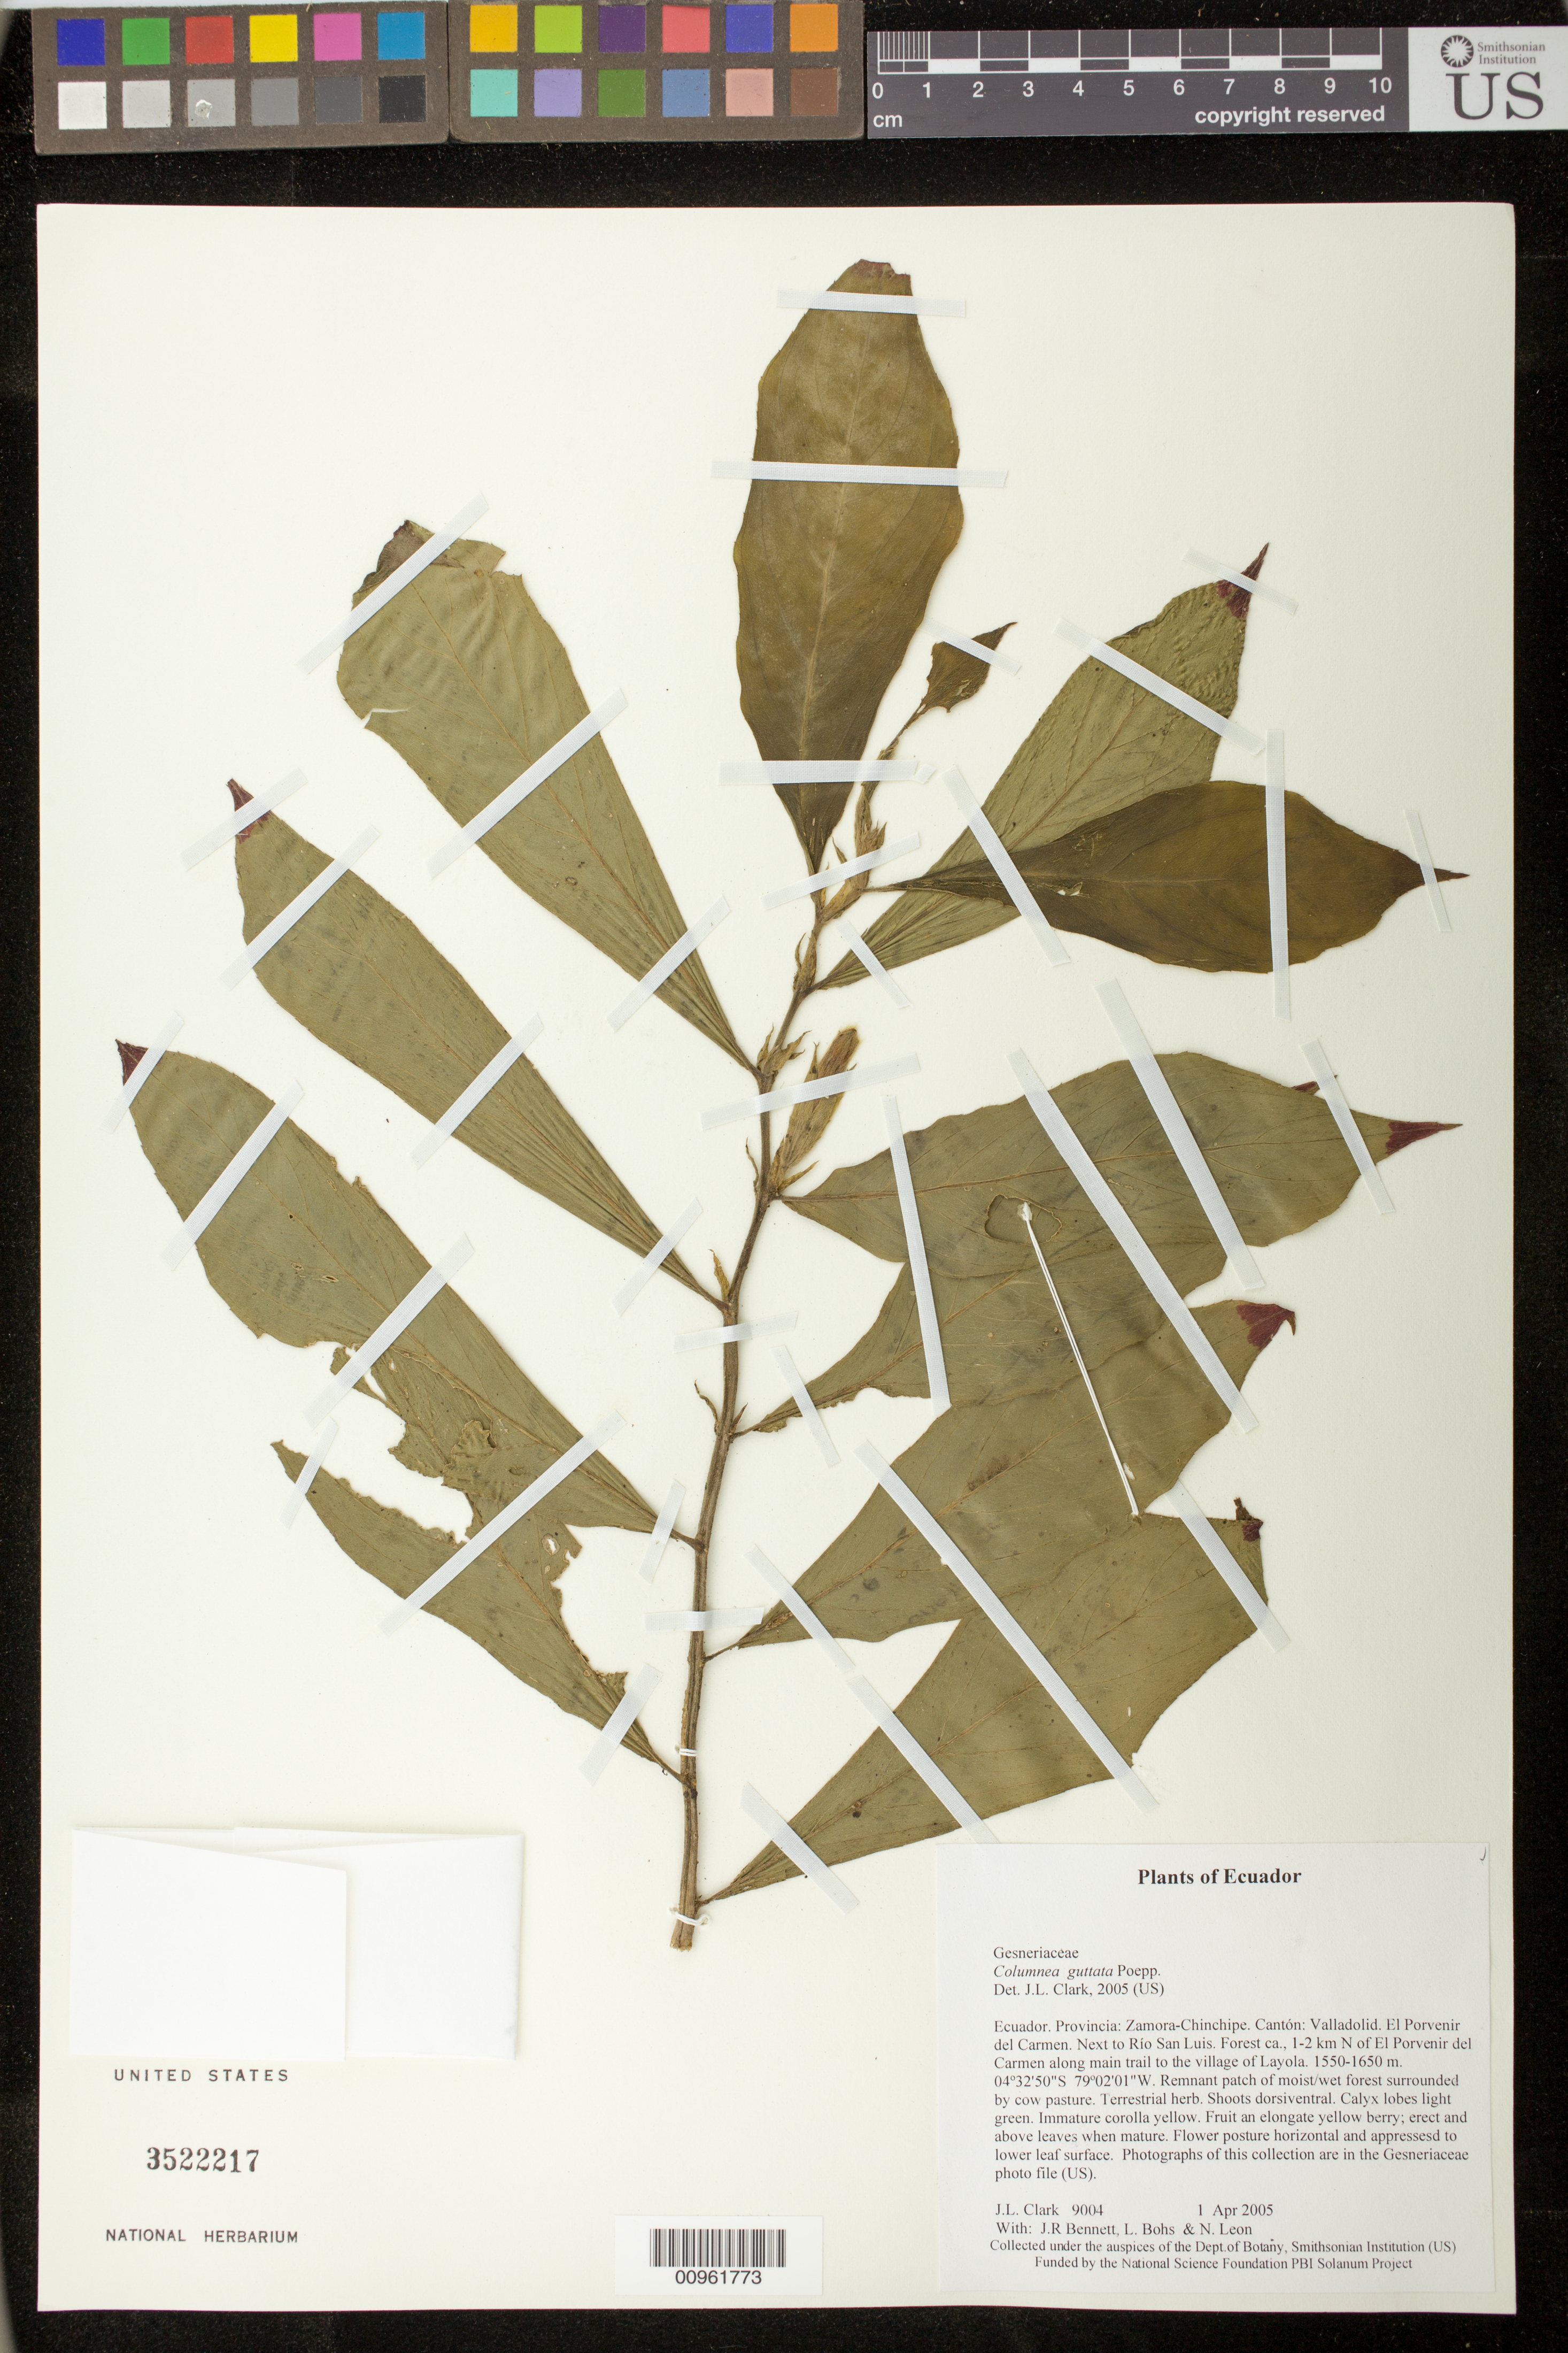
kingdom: Plantae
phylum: Tracheophyta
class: Magnoliopsida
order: Lamiales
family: Gesneriaceae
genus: Columnea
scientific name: Columnea guttata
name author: Poepp.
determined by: Clark, J. L., (SEL), The Marie Selby Botanical Garden (UNITED STATES)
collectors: J. L. Clark, J. R. Bennett, L. A. Bohs & N. Leon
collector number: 9004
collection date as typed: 01 Apr 2005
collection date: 2005-04-01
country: Ecuador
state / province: Zamora-Chinchipe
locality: Valladolid. El Porvenir del Carmen. Next to Río San Luis. Forest ca., 1-2 km N of El Porvenir del Carmen along main trail to the village of Layola.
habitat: Remnant patch of moist/wet forest surrounded by cow pasture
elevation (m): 1550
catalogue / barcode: US 3522217